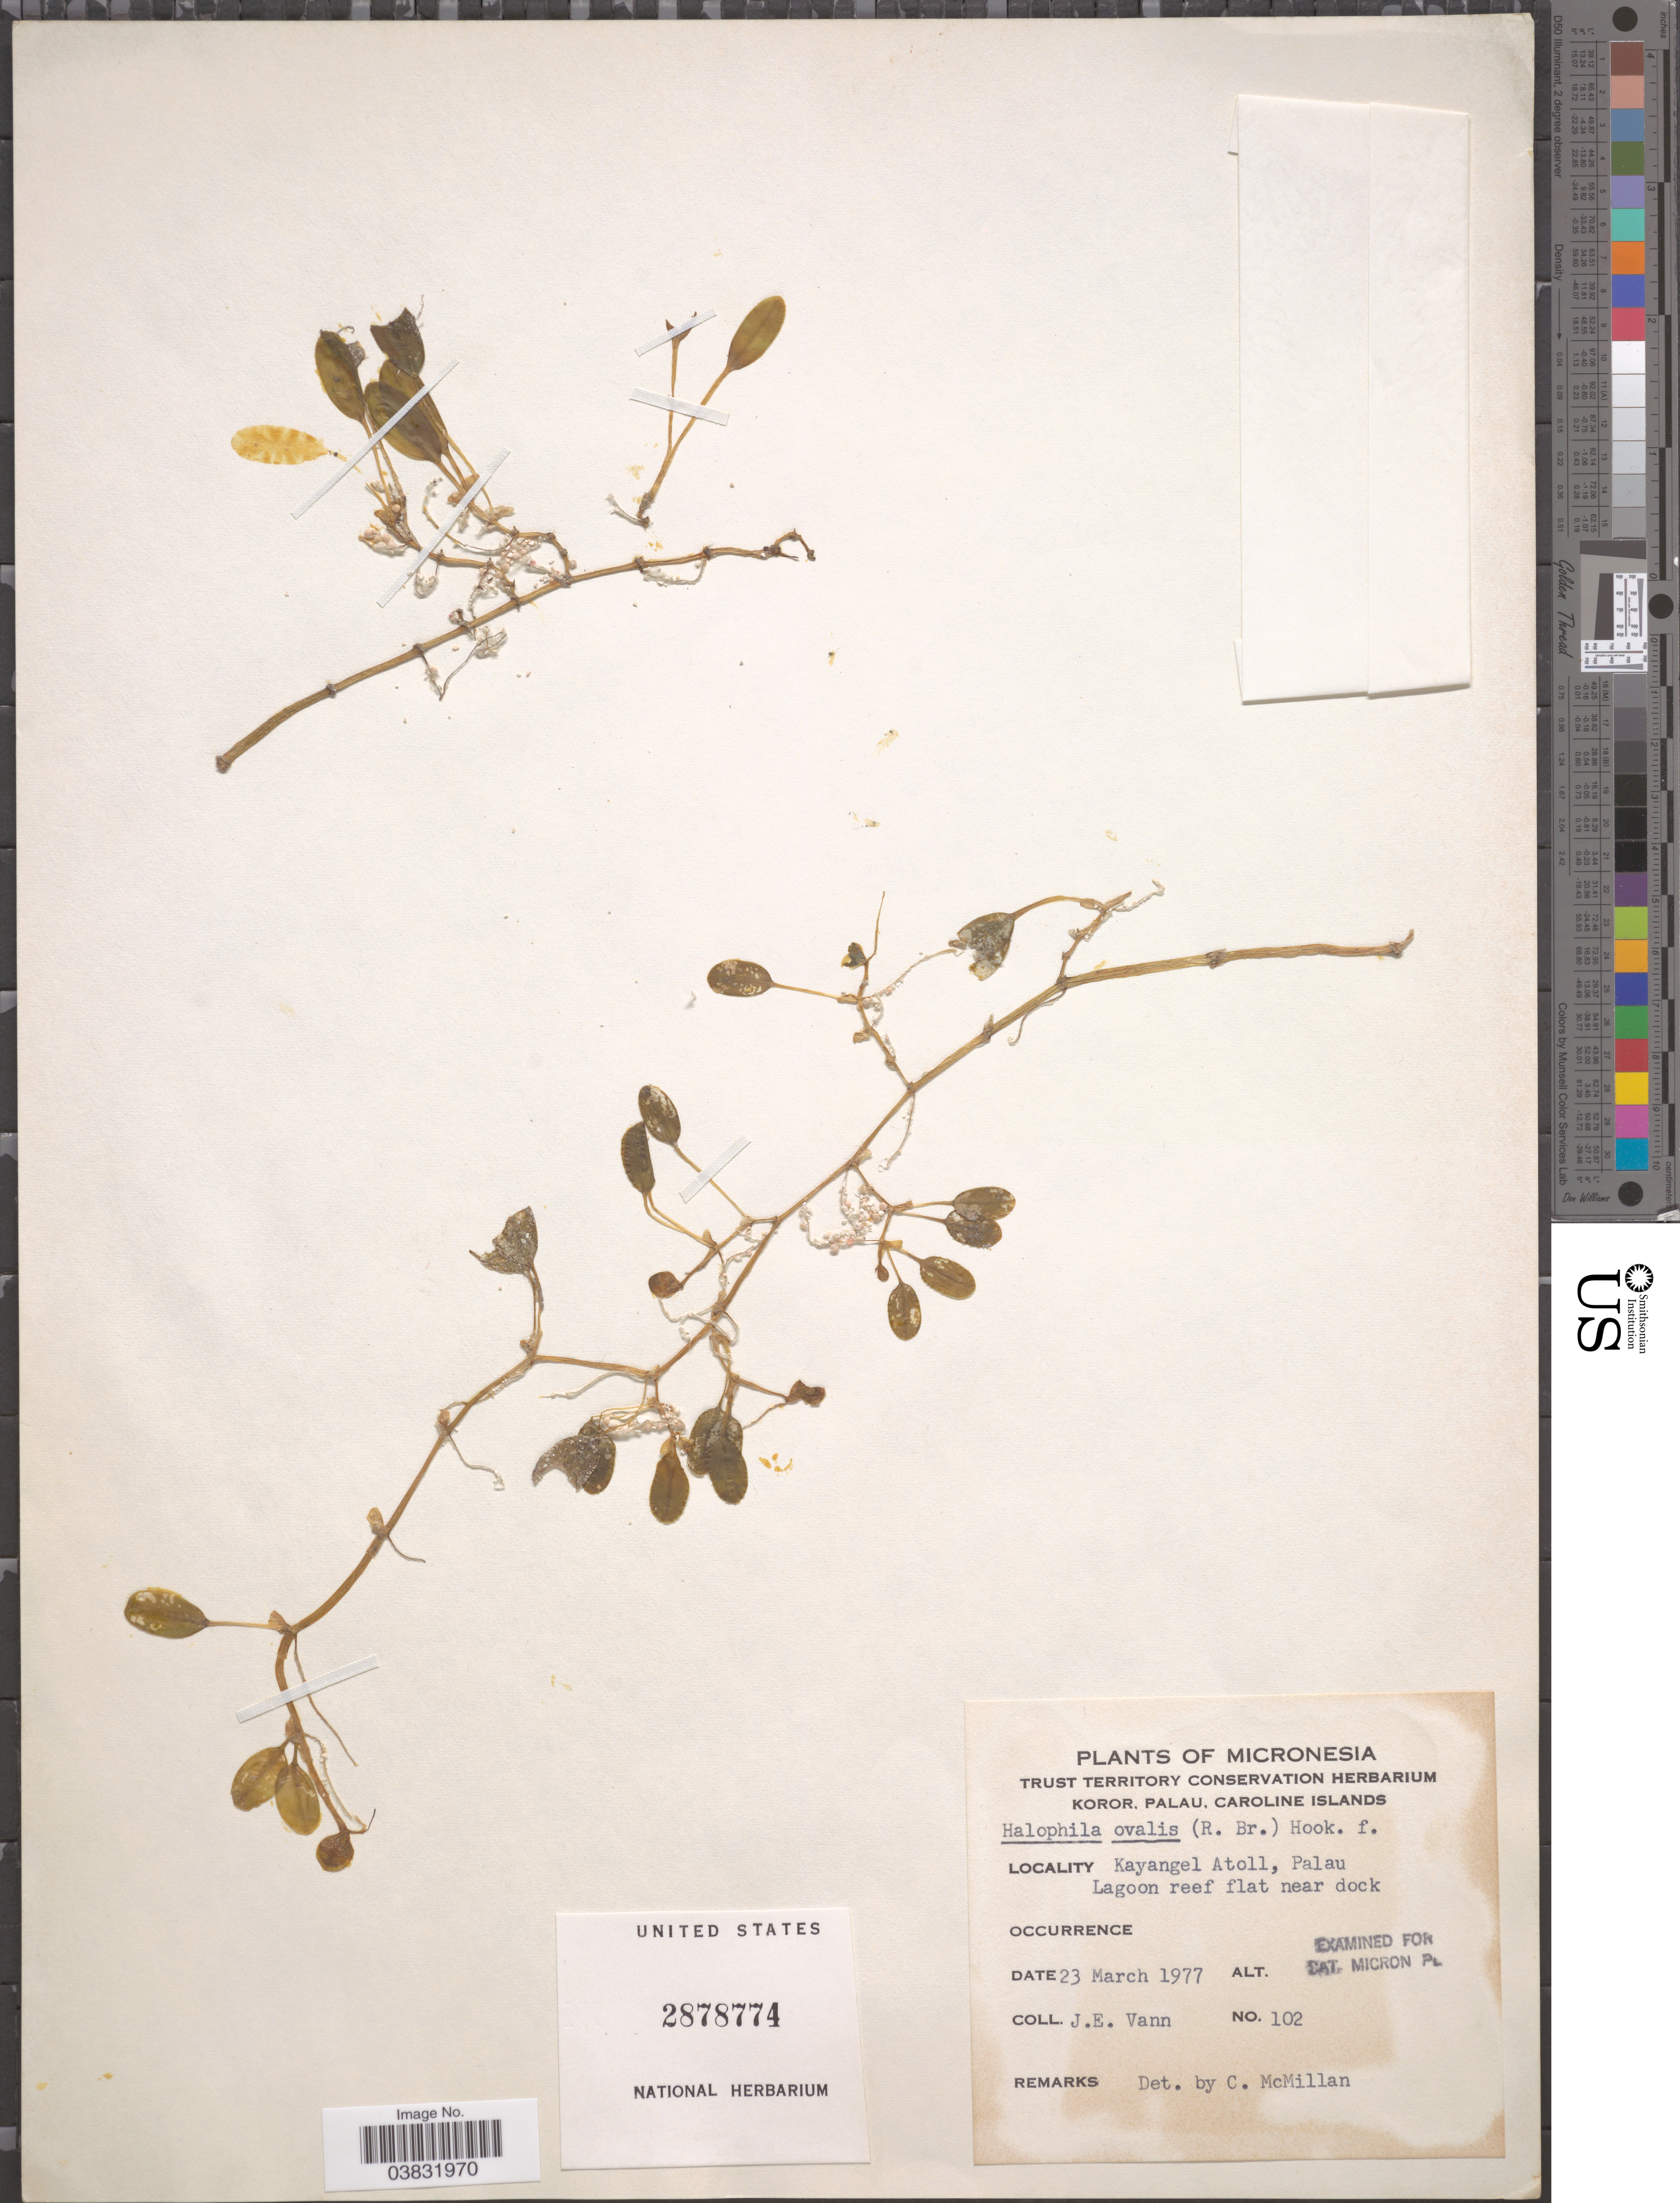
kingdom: Plantae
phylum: Tracheophyta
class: Liliopsida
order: Alismatales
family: Hydrocharitaceae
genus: Halophila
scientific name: Halophila ovalis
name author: (R. Br.) Hook. f.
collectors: J. Vann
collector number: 102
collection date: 1977-03-23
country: Palau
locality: Micronesia. Kayangel Atoll, Palau Lagoon reef flat near dock.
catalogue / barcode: US 2878774